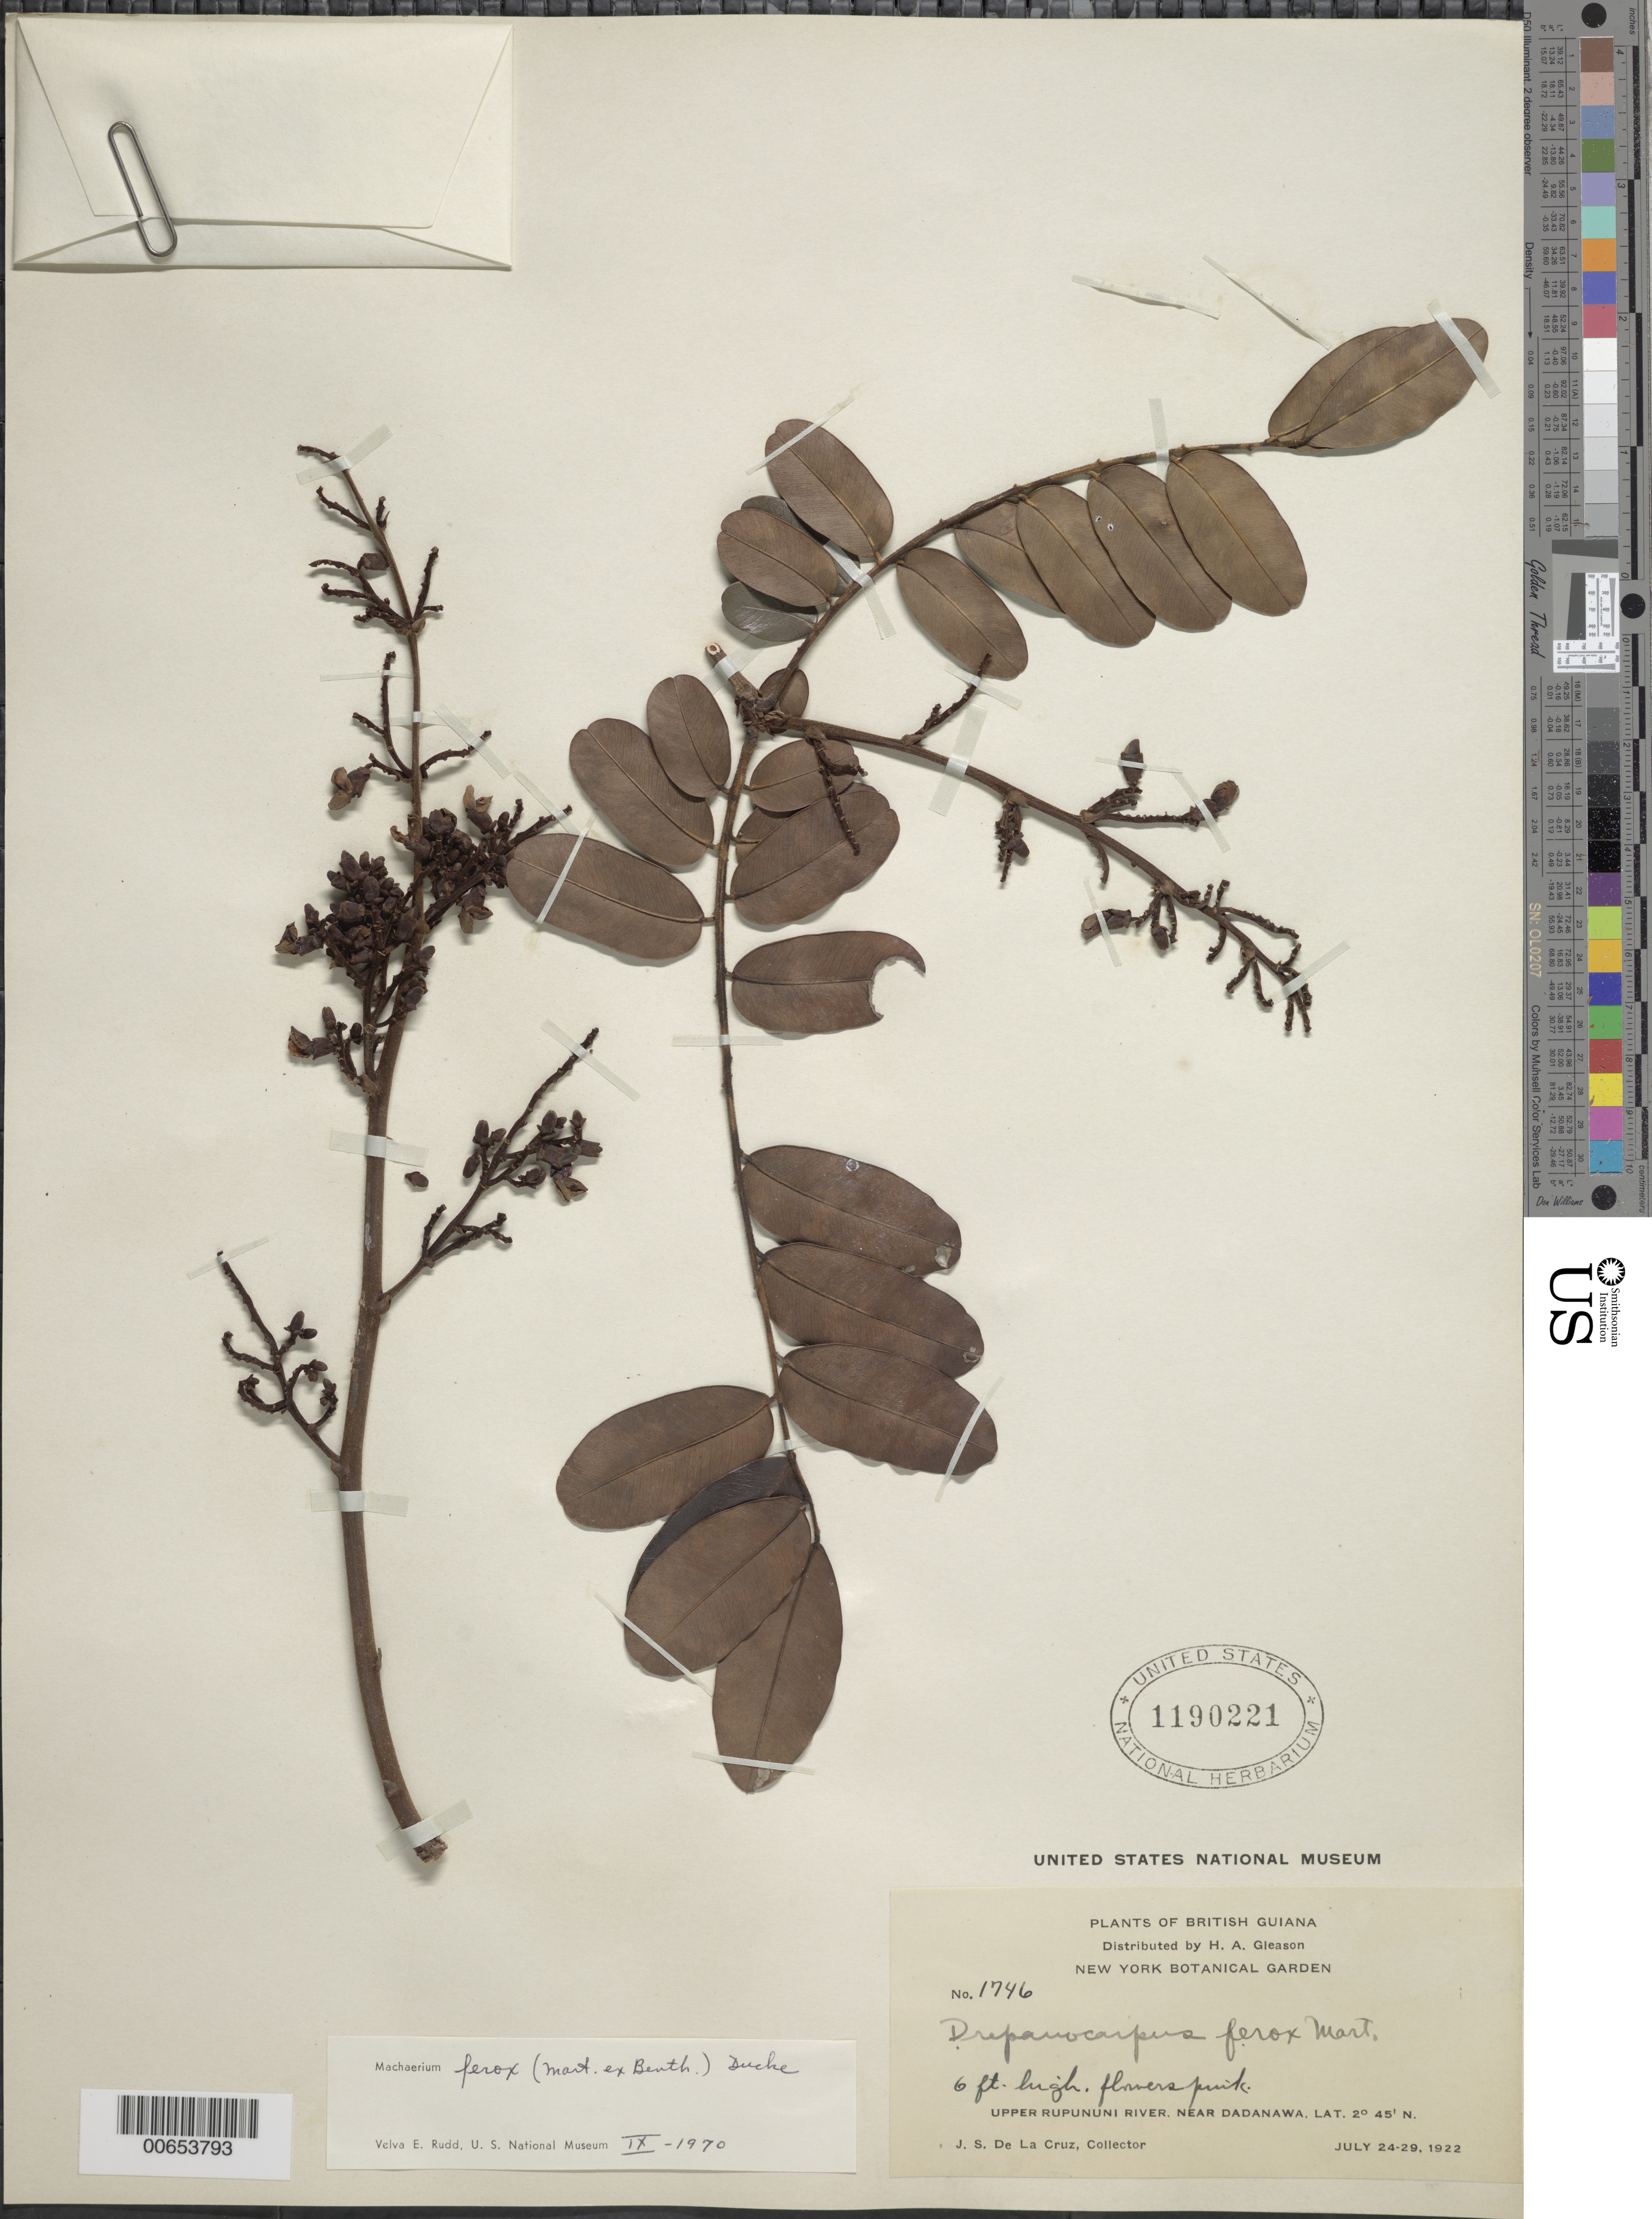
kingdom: Plantae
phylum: Tracheophyta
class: Magnoliopsida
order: Fabales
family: Fabaceae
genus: Machaerium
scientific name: Machaerium ferox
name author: (Mart. ex Benth.) Ducke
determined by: Rudd, V. E.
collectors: J. S. de la Cruz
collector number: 1746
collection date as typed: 24-Jul-22 to 29-Jul-22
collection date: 1922-07-24/1922-07-29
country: Guyana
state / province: U. Takutu-U. Essequibo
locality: Dadanawa, near, upper Rupununi R.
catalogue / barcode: US 1190221